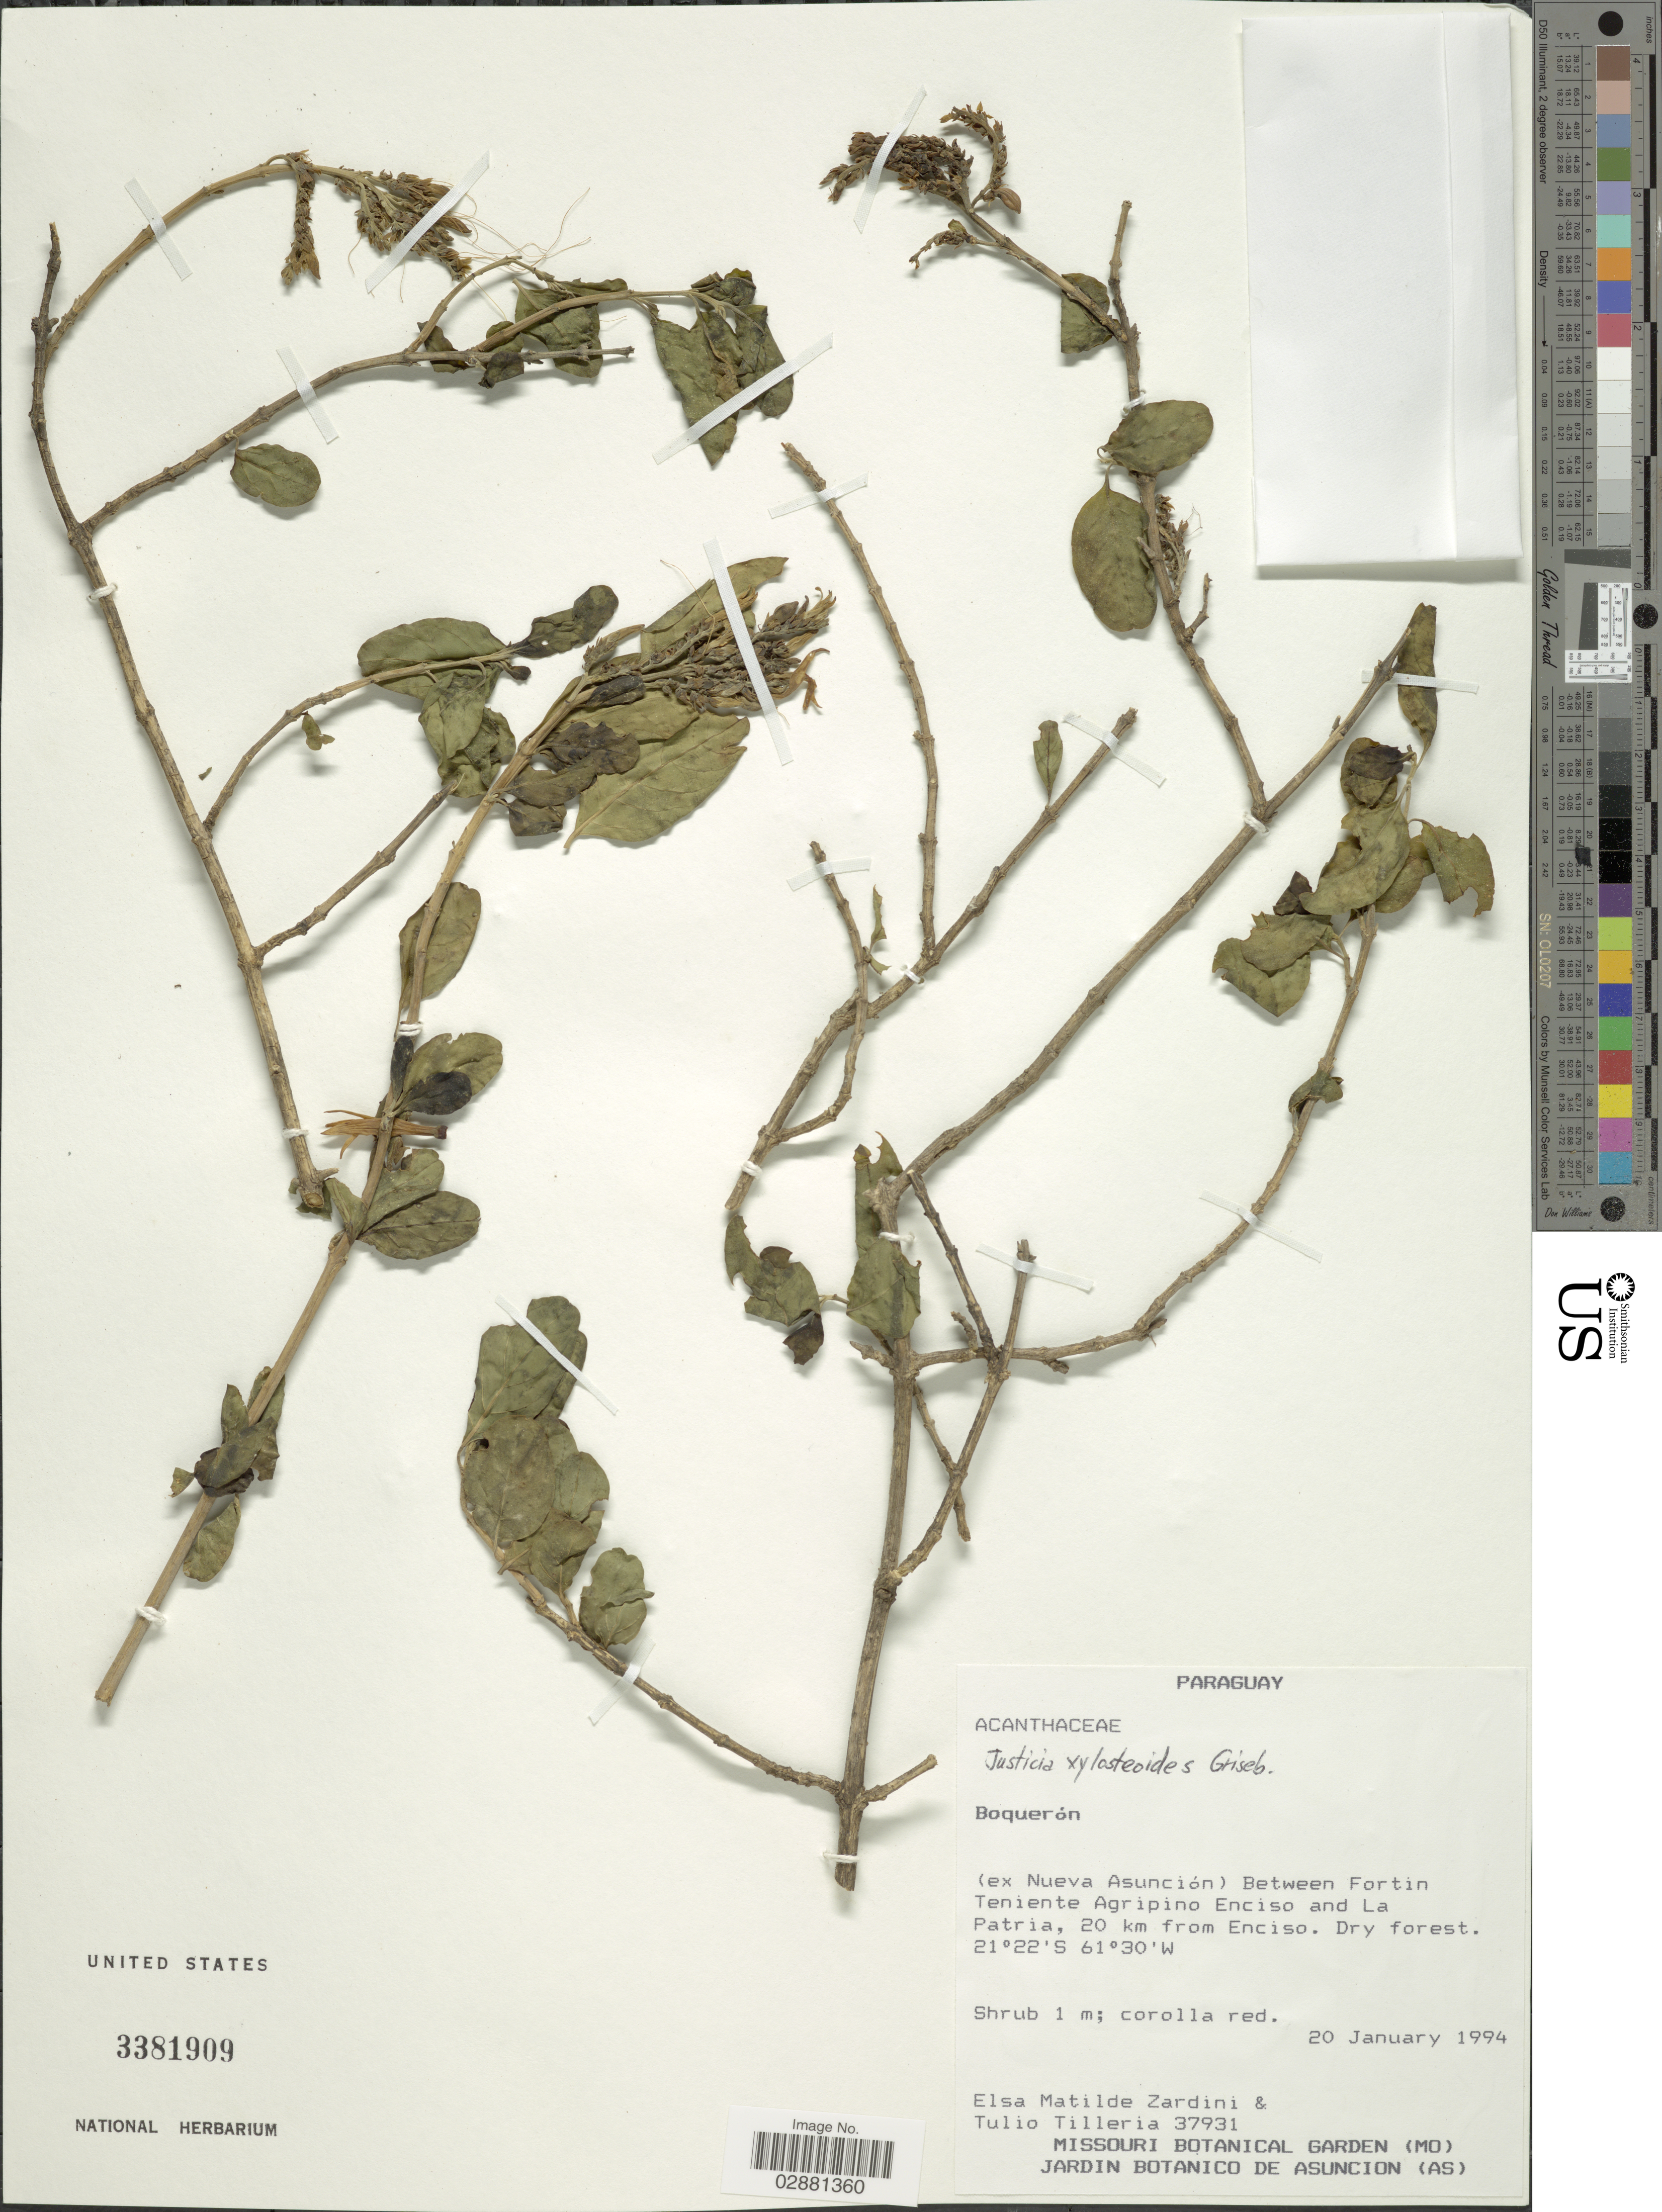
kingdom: Plantae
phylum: Tracheophyta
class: Magnoliopsida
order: Lamiales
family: Acanthaceae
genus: Justicia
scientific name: Justicia xylosteoides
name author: Griseb.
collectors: E. M. Zardini & T. Tilleria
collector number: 37931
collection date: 1994-01-20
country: Paraguay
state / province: Boqueron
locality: (ex Nueva Asunción) Between Fortin Teniente Agripino Enciso and La Patria, 20 km from Enciso.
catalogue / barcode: US 3381909